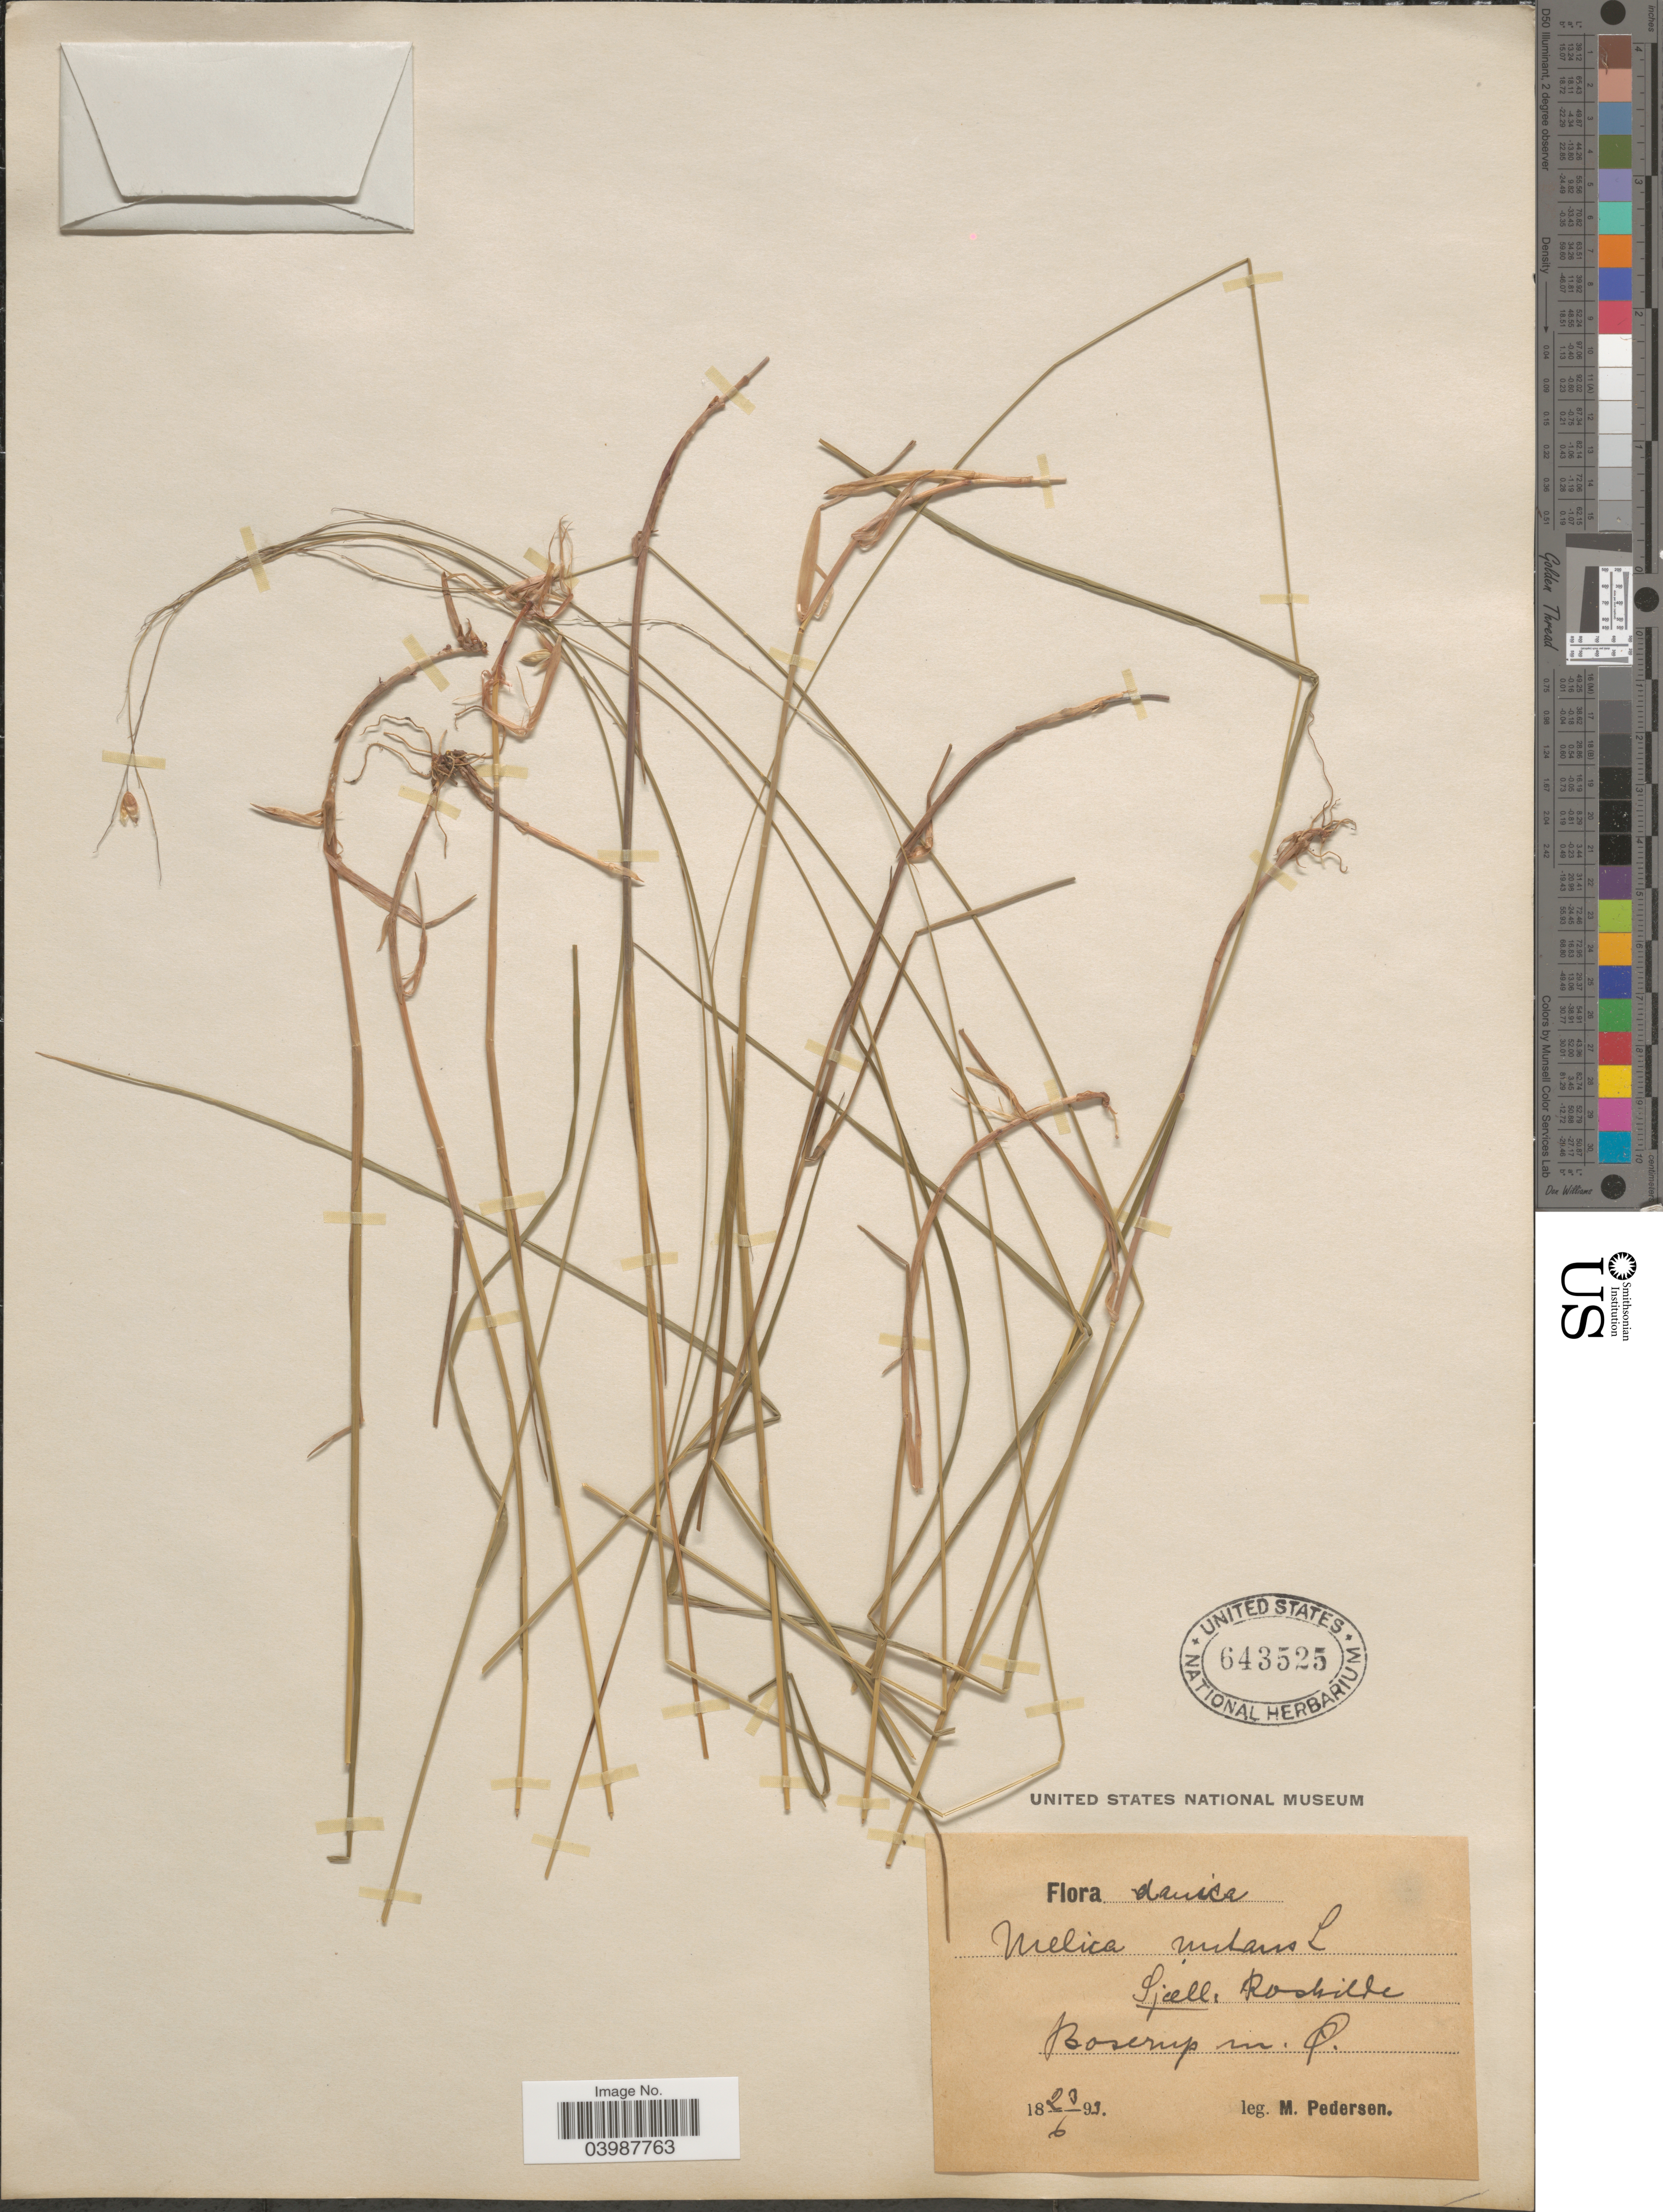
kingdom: Plantae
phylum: Tracheophyta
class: Liliopsida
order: Poales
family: Poaceae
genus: Melica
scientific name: Melica nutans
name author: L.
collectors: M. Pedersen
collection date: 1893-06-20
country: Denmark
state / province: Sjæland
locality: Danica. Sjæll: Roskilde Boserup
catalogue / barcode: US 643525